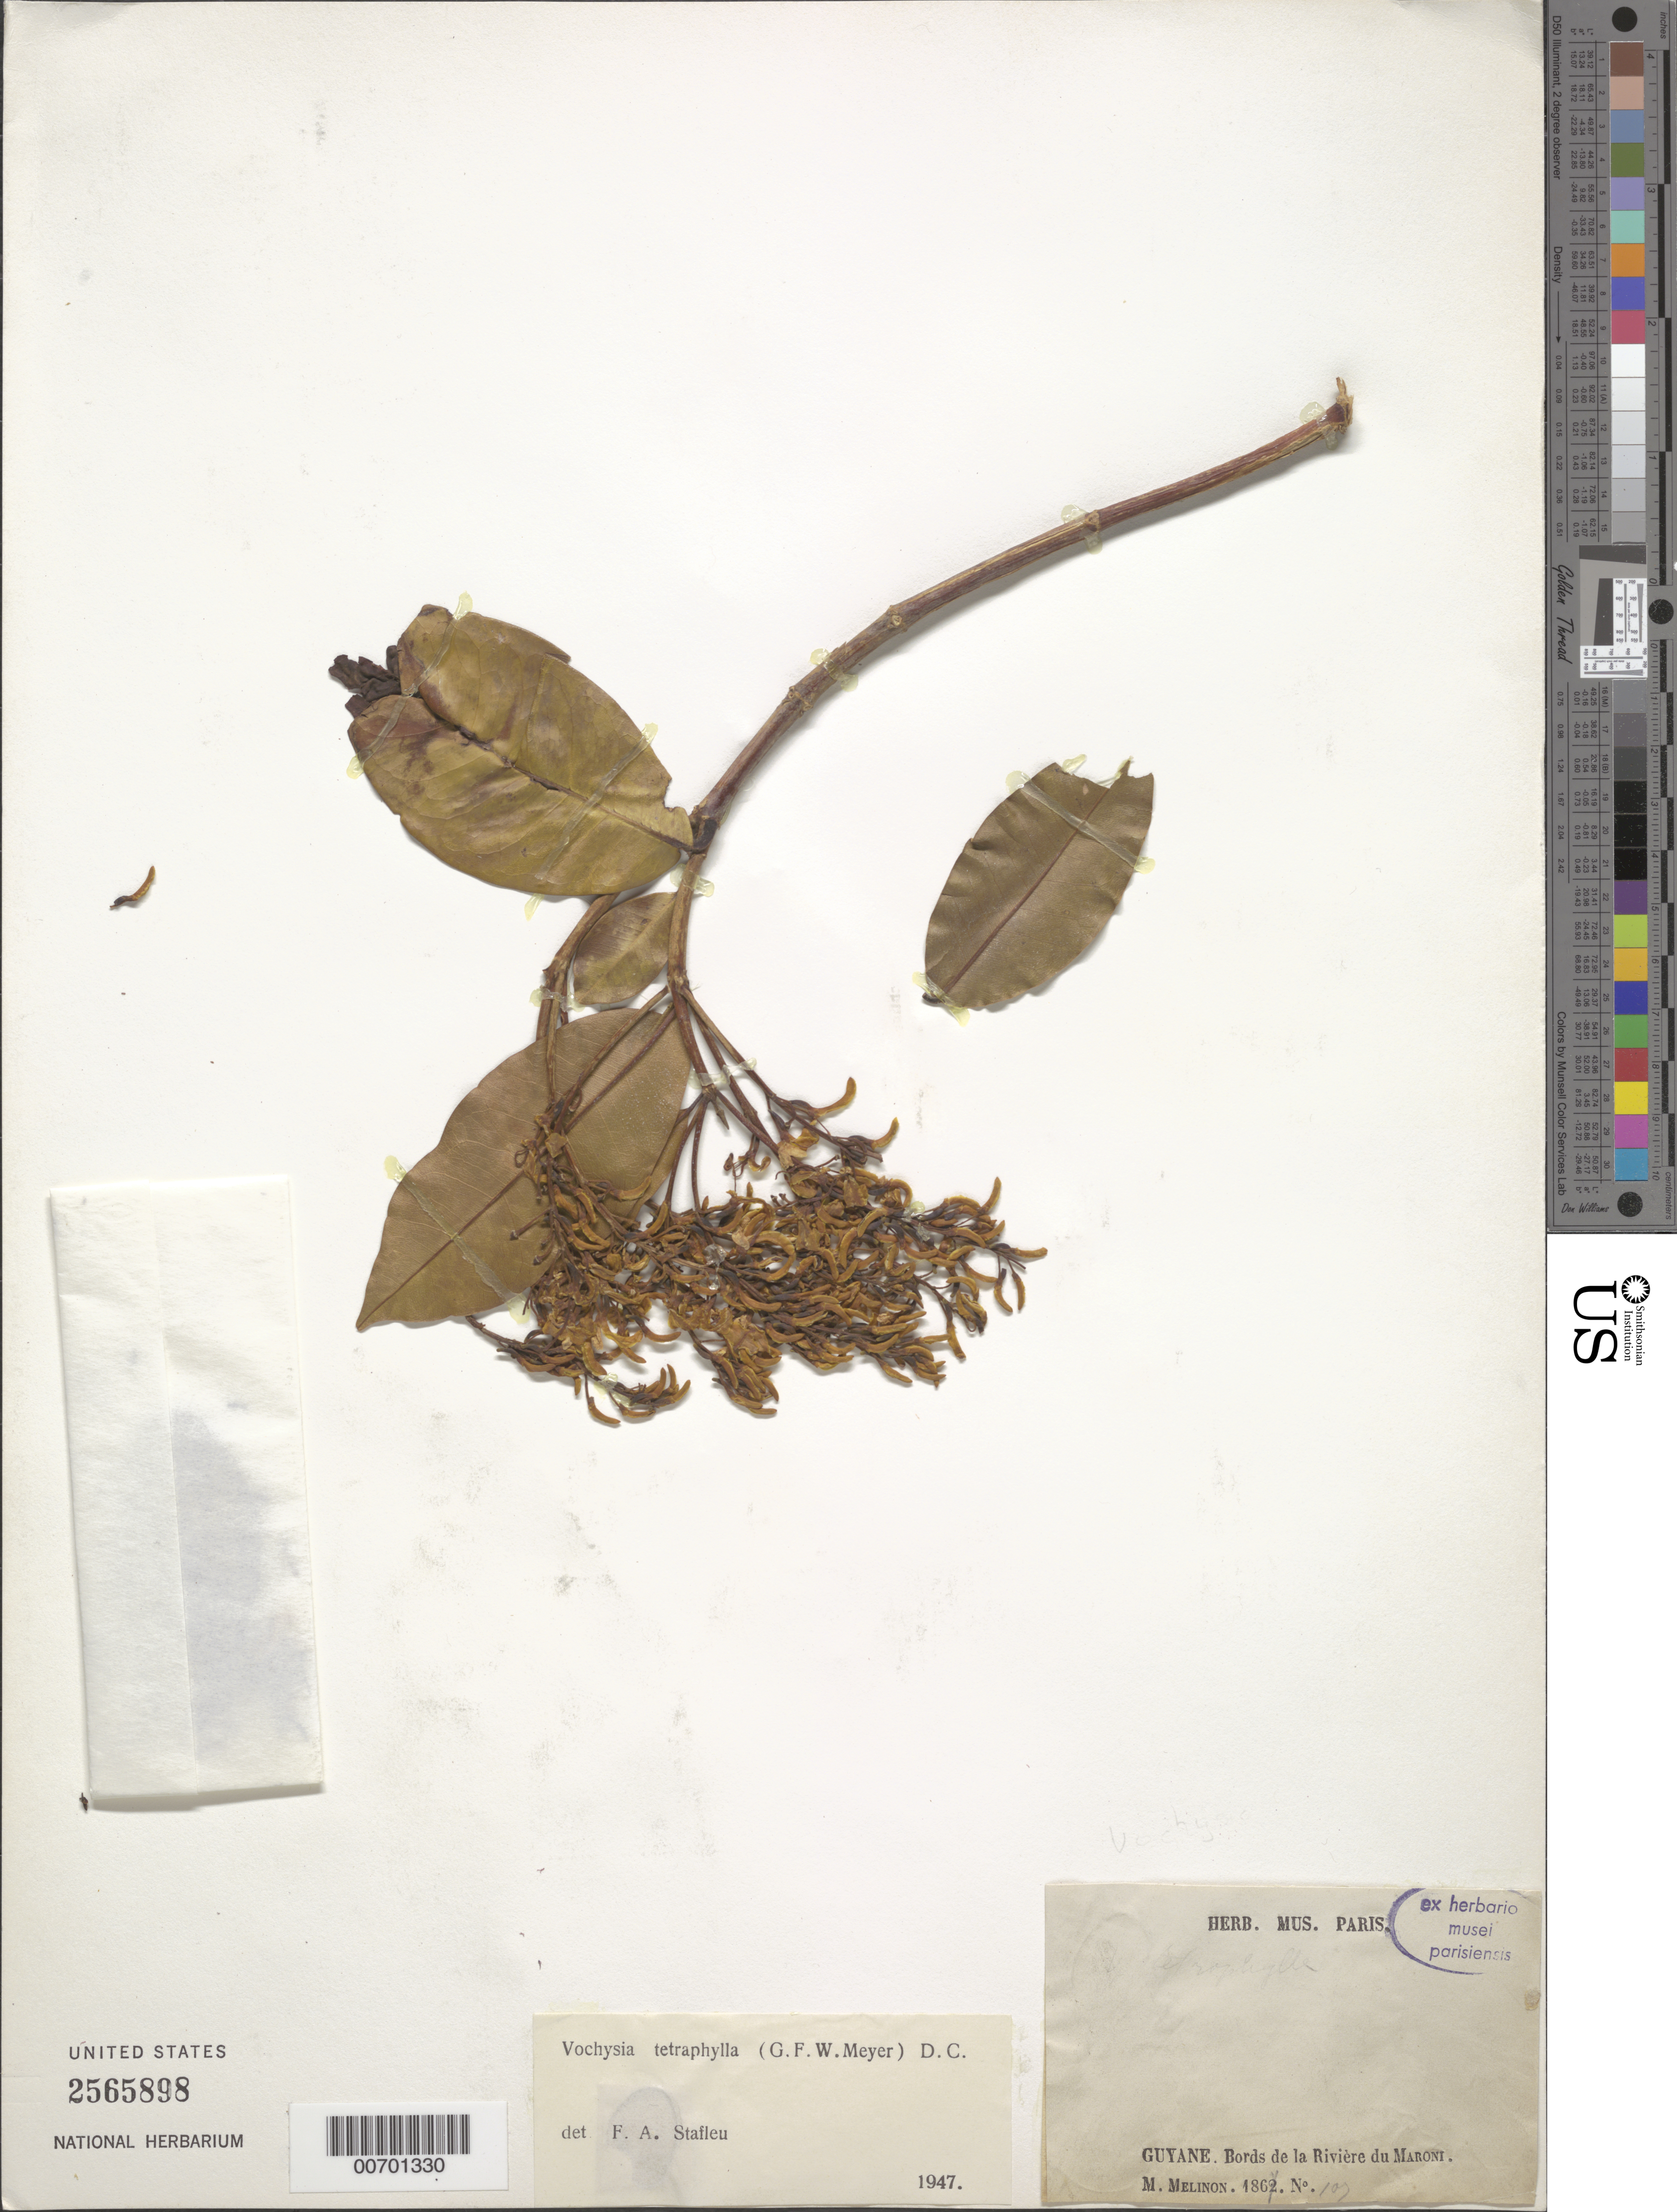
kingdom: Plantae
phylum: Tracheophyta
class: Magnoliopsida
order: Myrtales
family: Vochysiaceae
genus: Vochysia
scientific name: Vochysia tetraphylla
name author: (G. Mey.) DC.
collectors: M. Melinon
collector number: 107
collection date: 1861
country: Guyana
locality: Guyane. Bords de la Rivière du Maroni.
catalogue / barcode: US 2565898